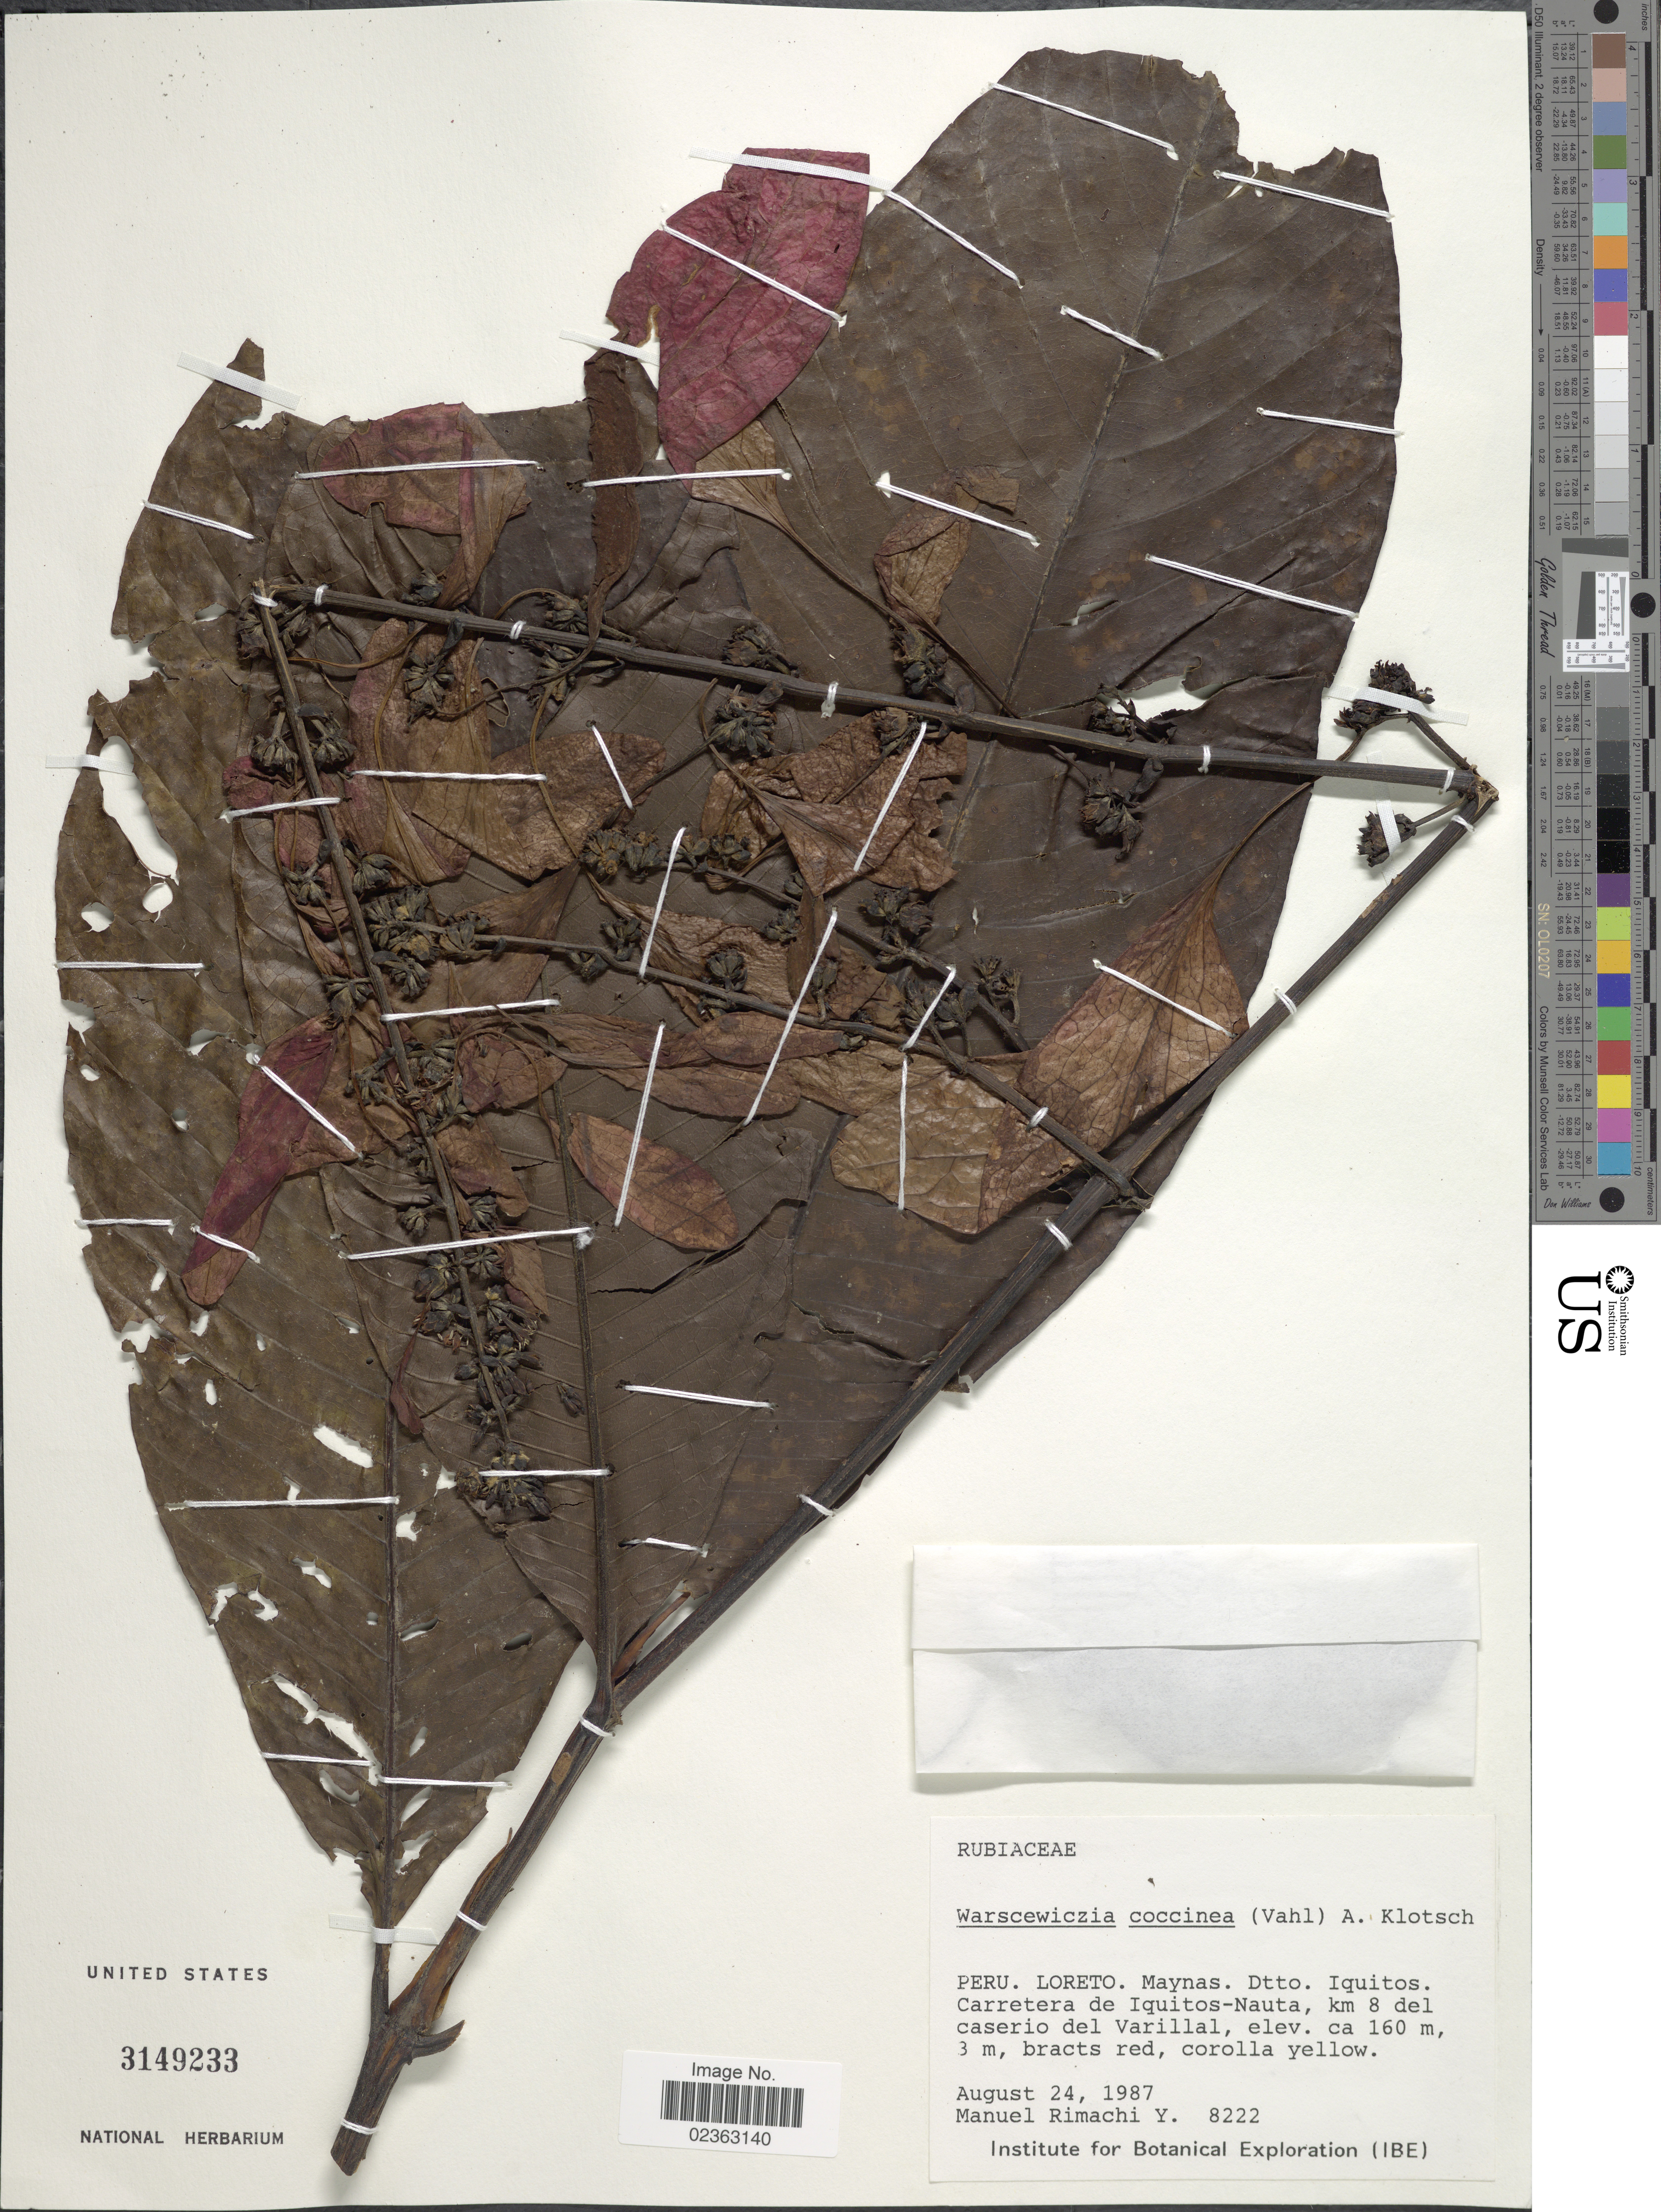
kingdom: Plantae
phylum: Tracheophyta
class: Magnoliopsida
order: Gentianales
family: Rubiaceae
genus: Warszewiczia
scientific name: Warszewiczia coccinea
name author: (Vahl) Klotzsch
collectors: M. Rimachi Y.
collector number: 8222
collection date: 1987-08-24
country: Peru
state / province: Loreto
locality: Maynas, Dtto. Iquitos, Carretera de Iquitos-nauta, km 8 del caserio del Varillal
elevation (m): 160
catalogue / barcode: US 3149233